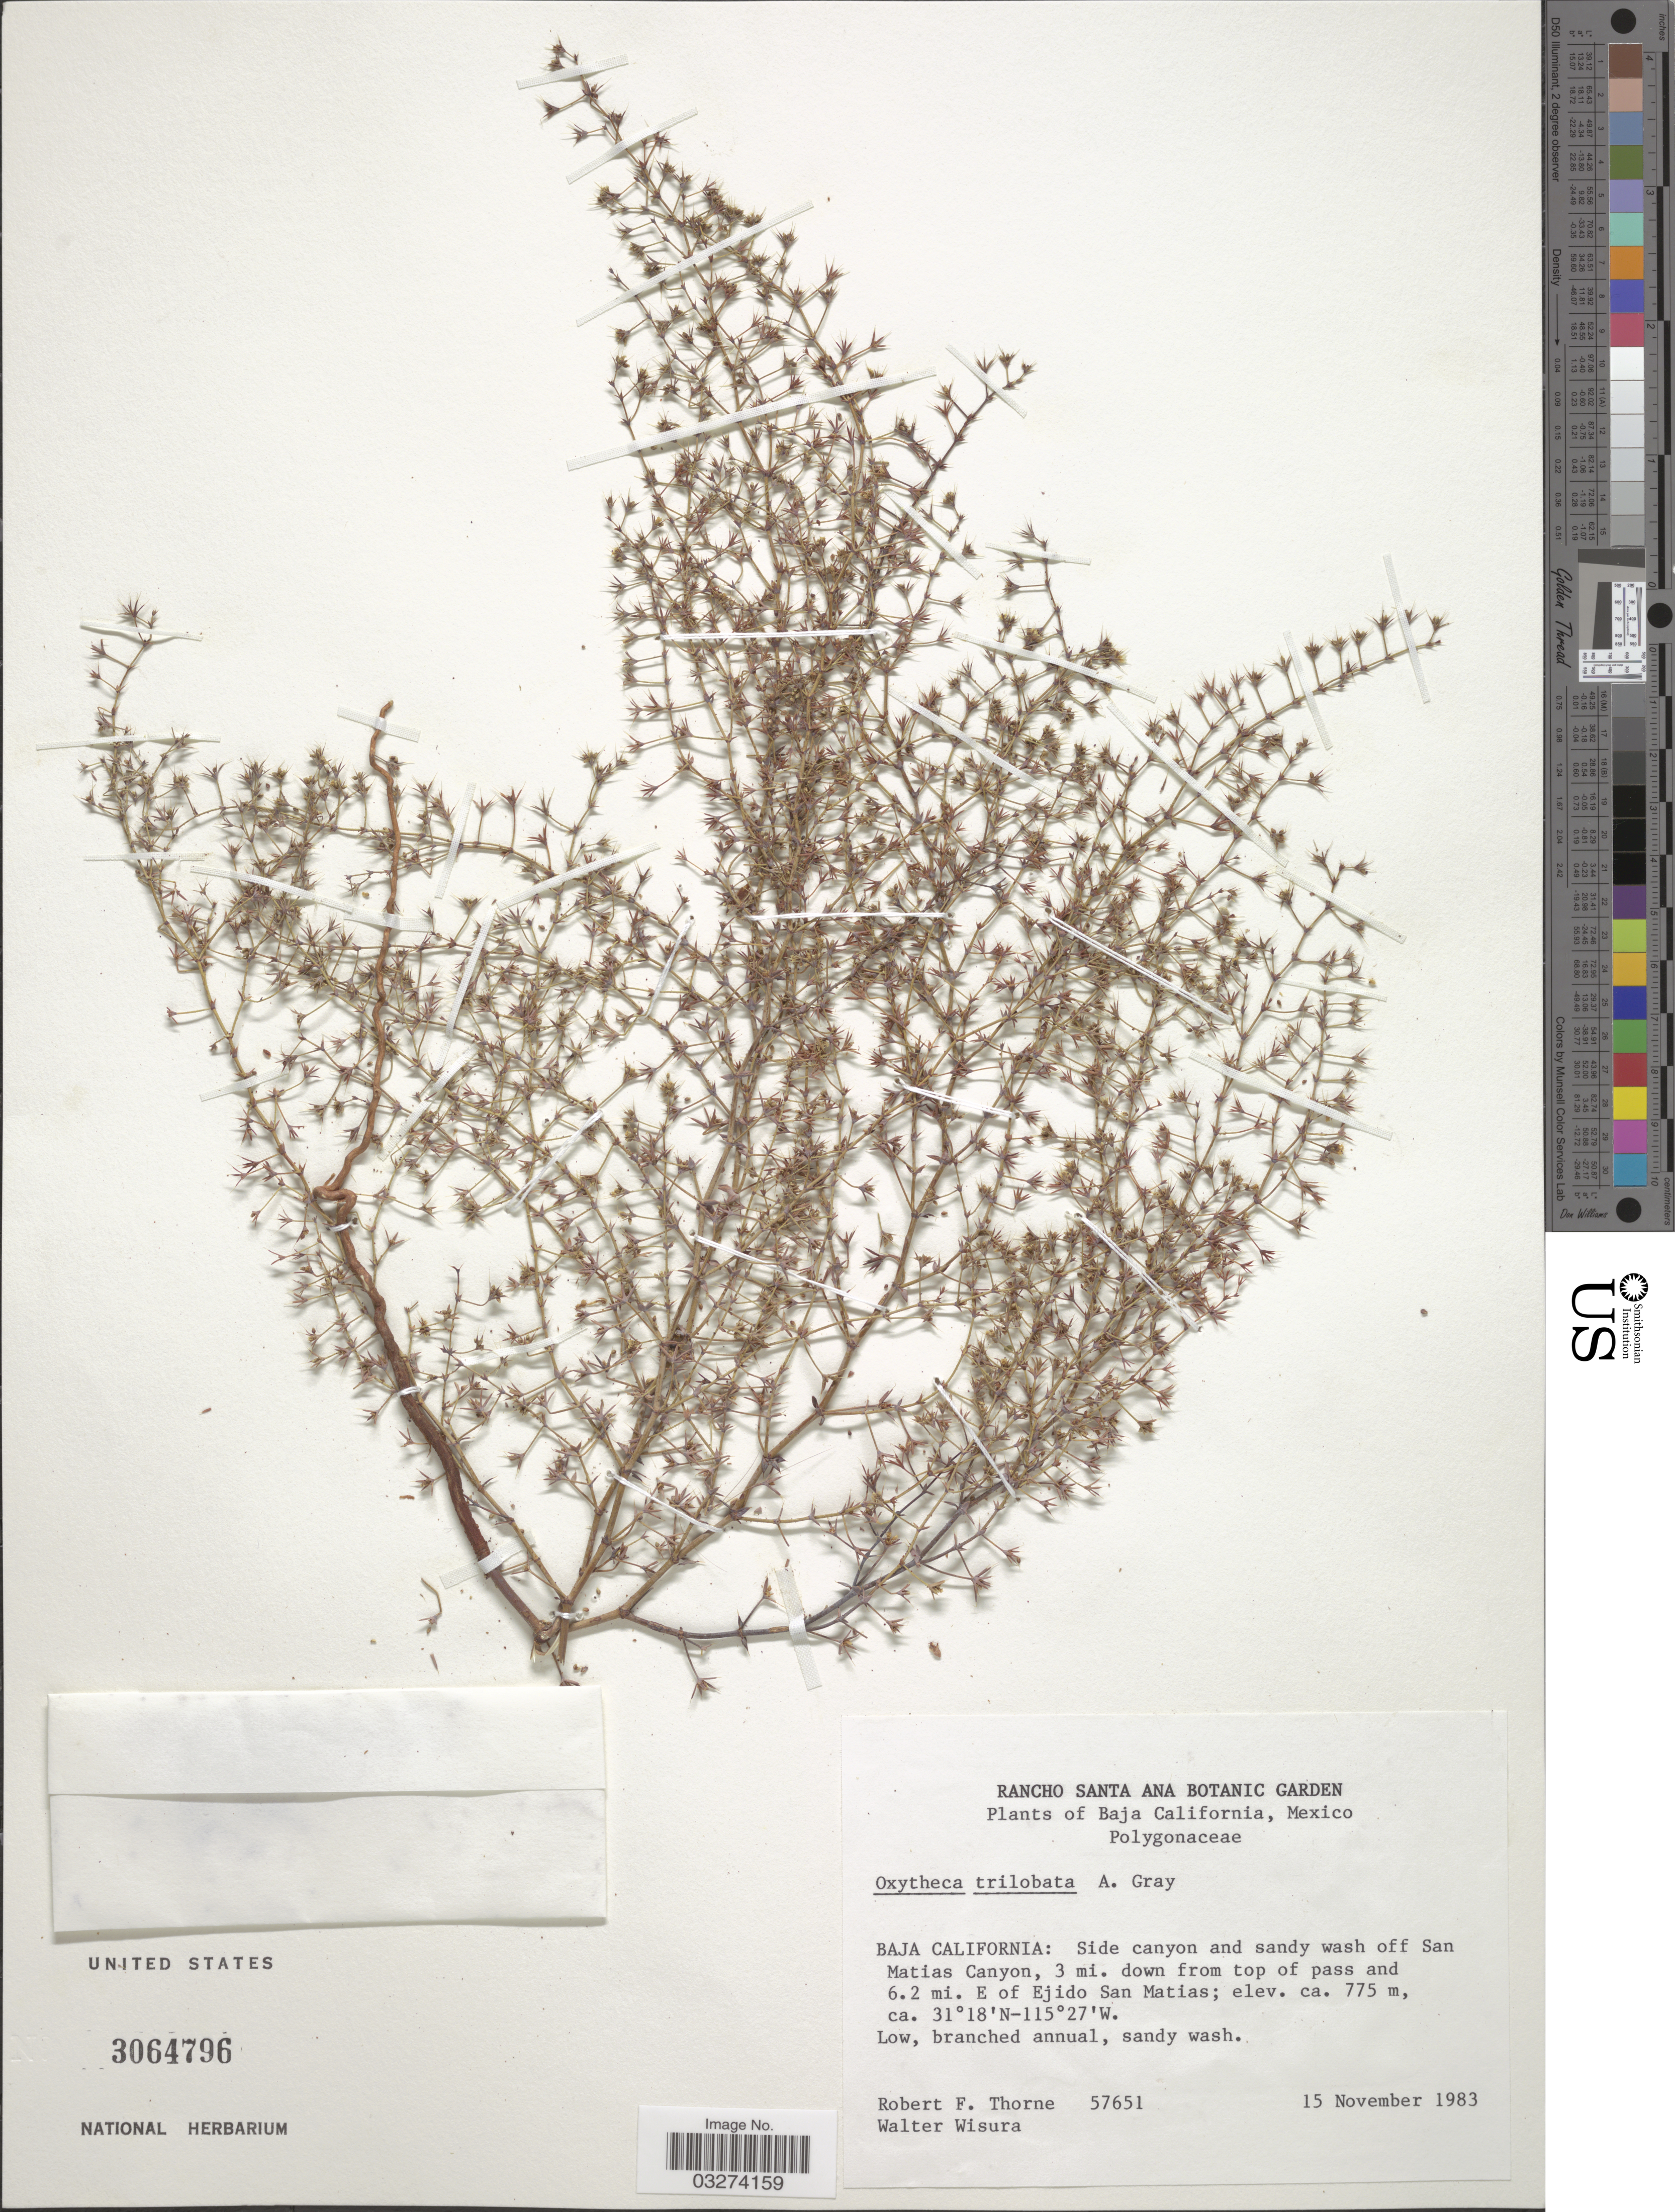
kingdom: Plantae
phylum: Tracheophyta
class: Magnoliopsida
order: Caryophyllales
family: Polygonaceae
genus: Sidotheca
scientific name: Sidotheca trilobata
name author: (A. Gray) Reveal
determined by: Strong, Mark T., (BOT), Smithsonian Institution - National Museum of Natural History (UNITED STATES)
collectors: R. F. Thorne & W. Wisura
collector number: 57651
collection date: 1983-11-15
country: Mexico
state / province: Baja California Norte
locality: Side canyon and sandy wash off San Matias Canyon, 3 mi. down from top of pass and 6.2 mi. E of Ejido San Matias.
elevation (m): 775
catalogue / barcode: US 3064796